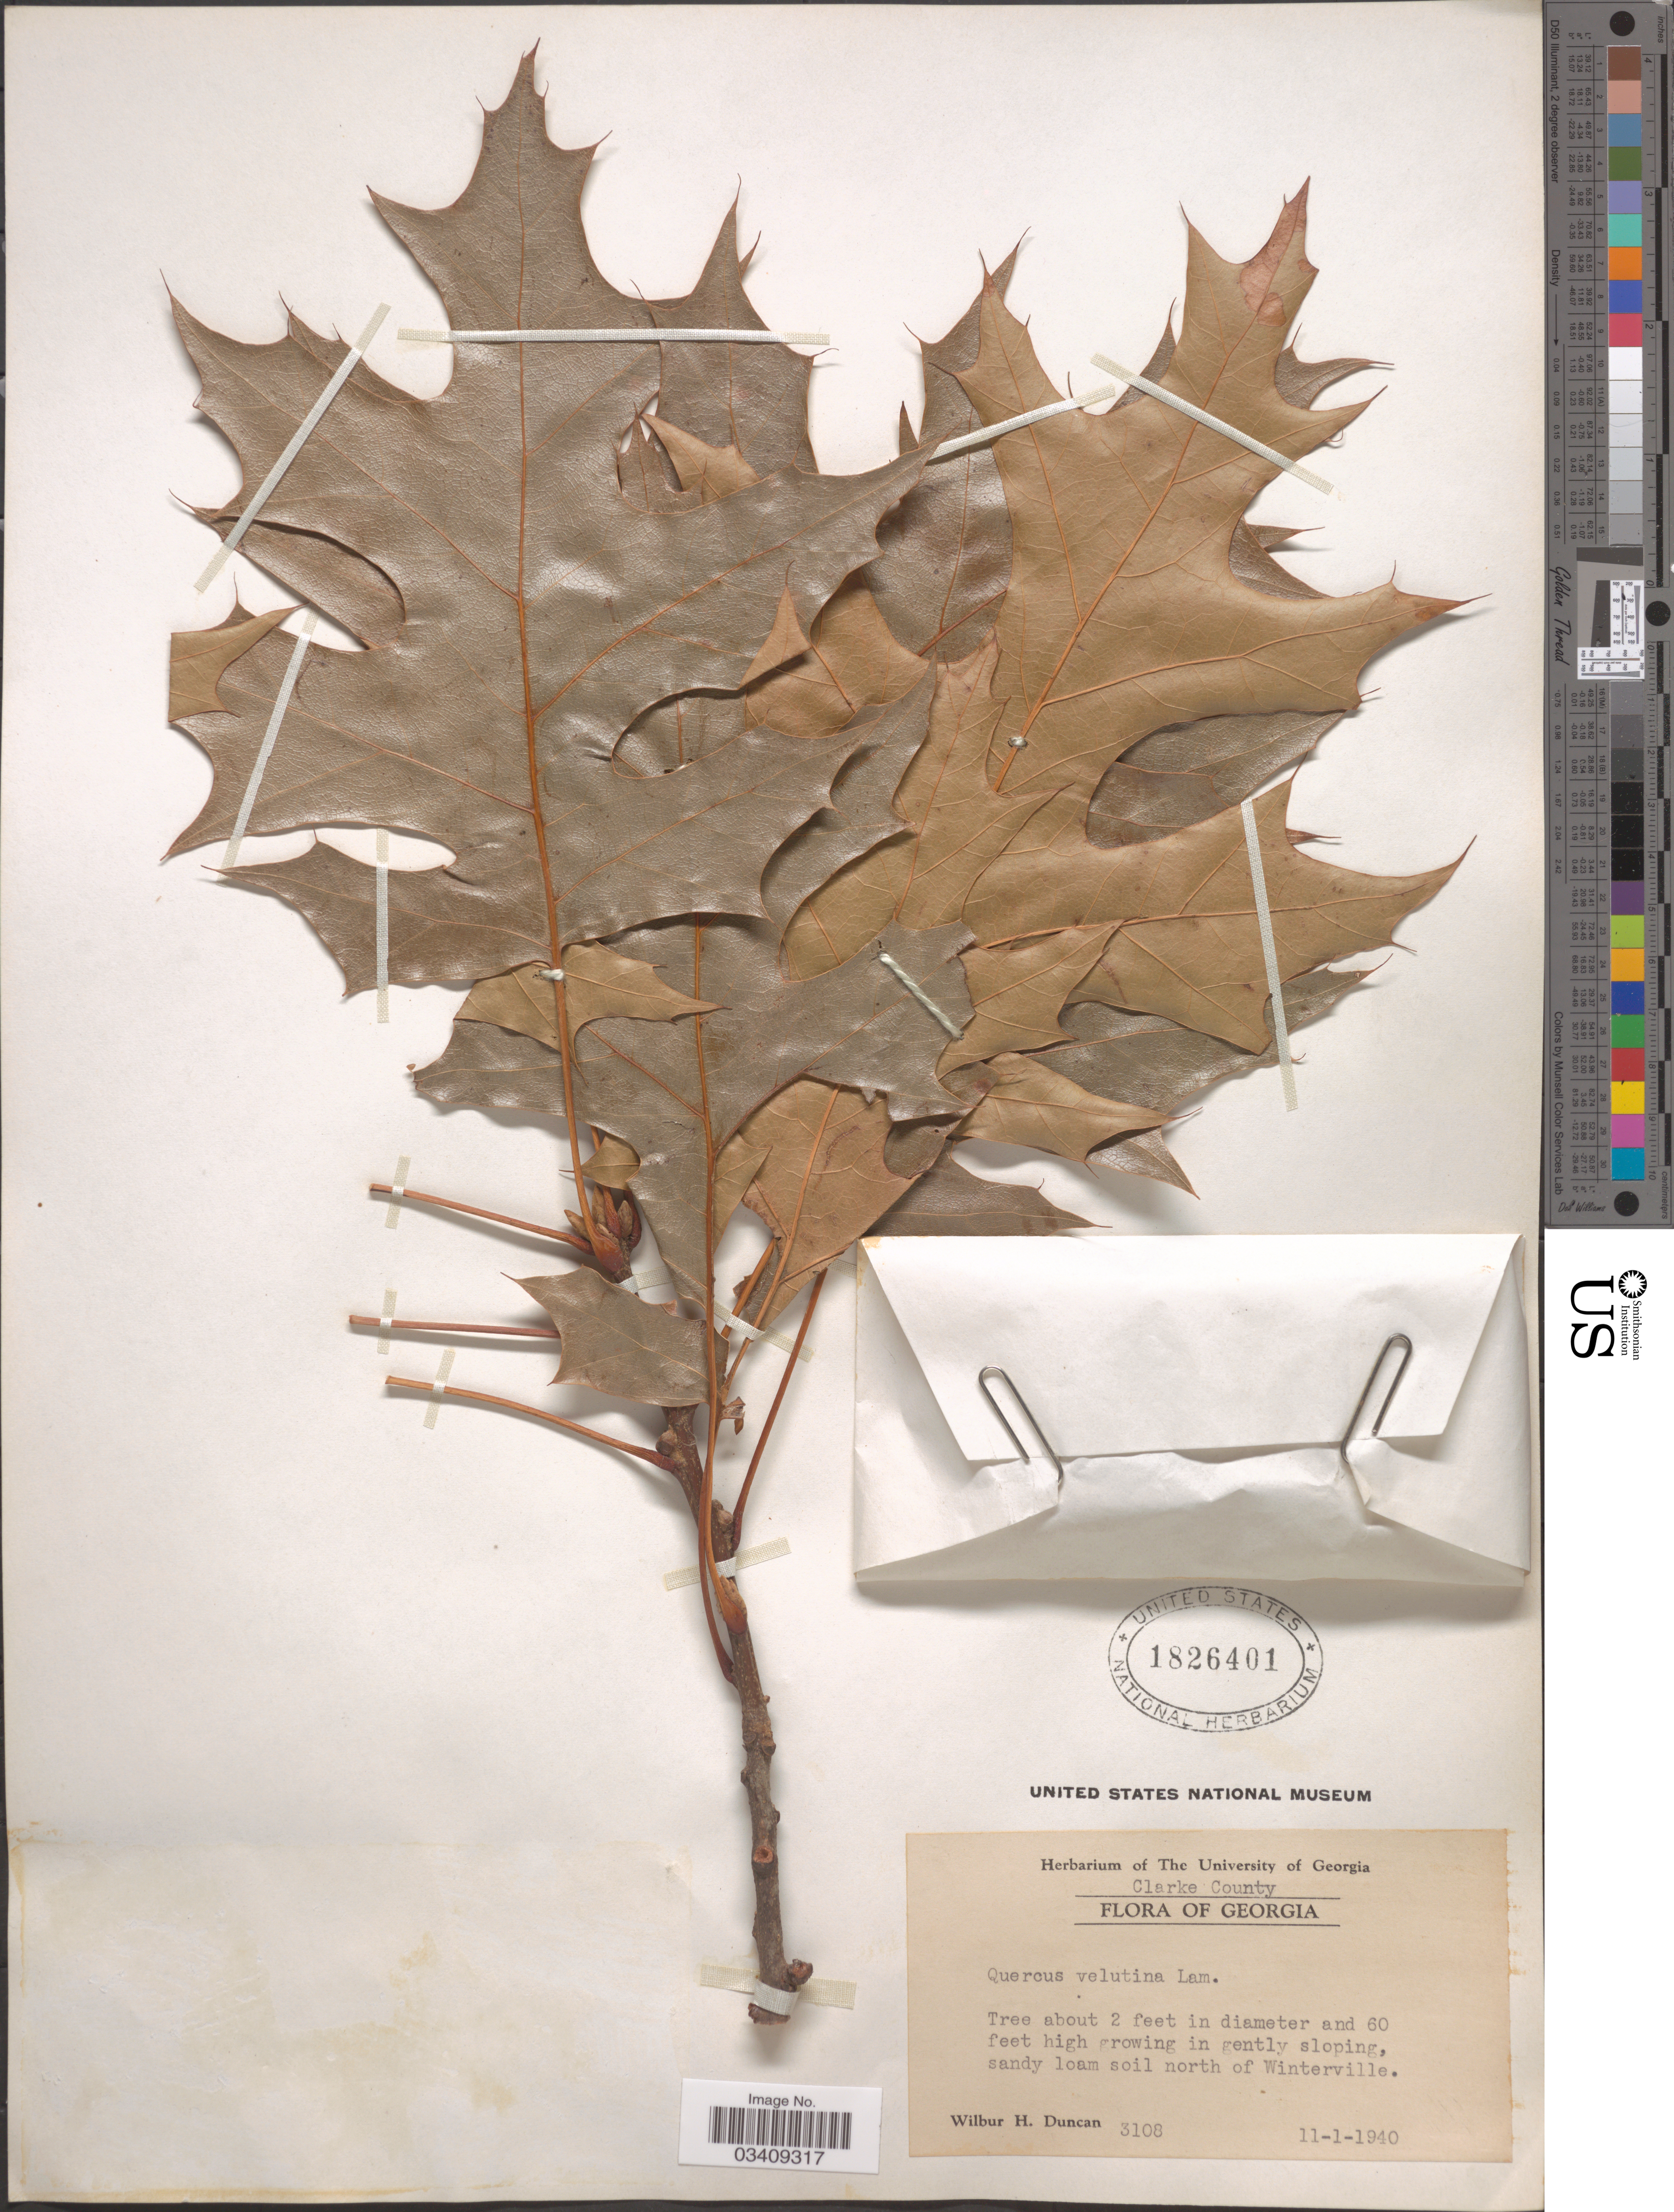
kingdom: Plantae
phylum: Tracheophyta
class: Magnoliopsida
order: Fagales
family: Fagaceae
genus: Quercus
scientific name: Quercus velutina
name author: Lam.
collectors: W. H. Duncan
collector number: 3108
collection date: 1940-11-01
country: United States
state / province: Georgia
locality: Clarke County, sandy loam soil north of Winterville.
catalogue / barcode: US 1826401